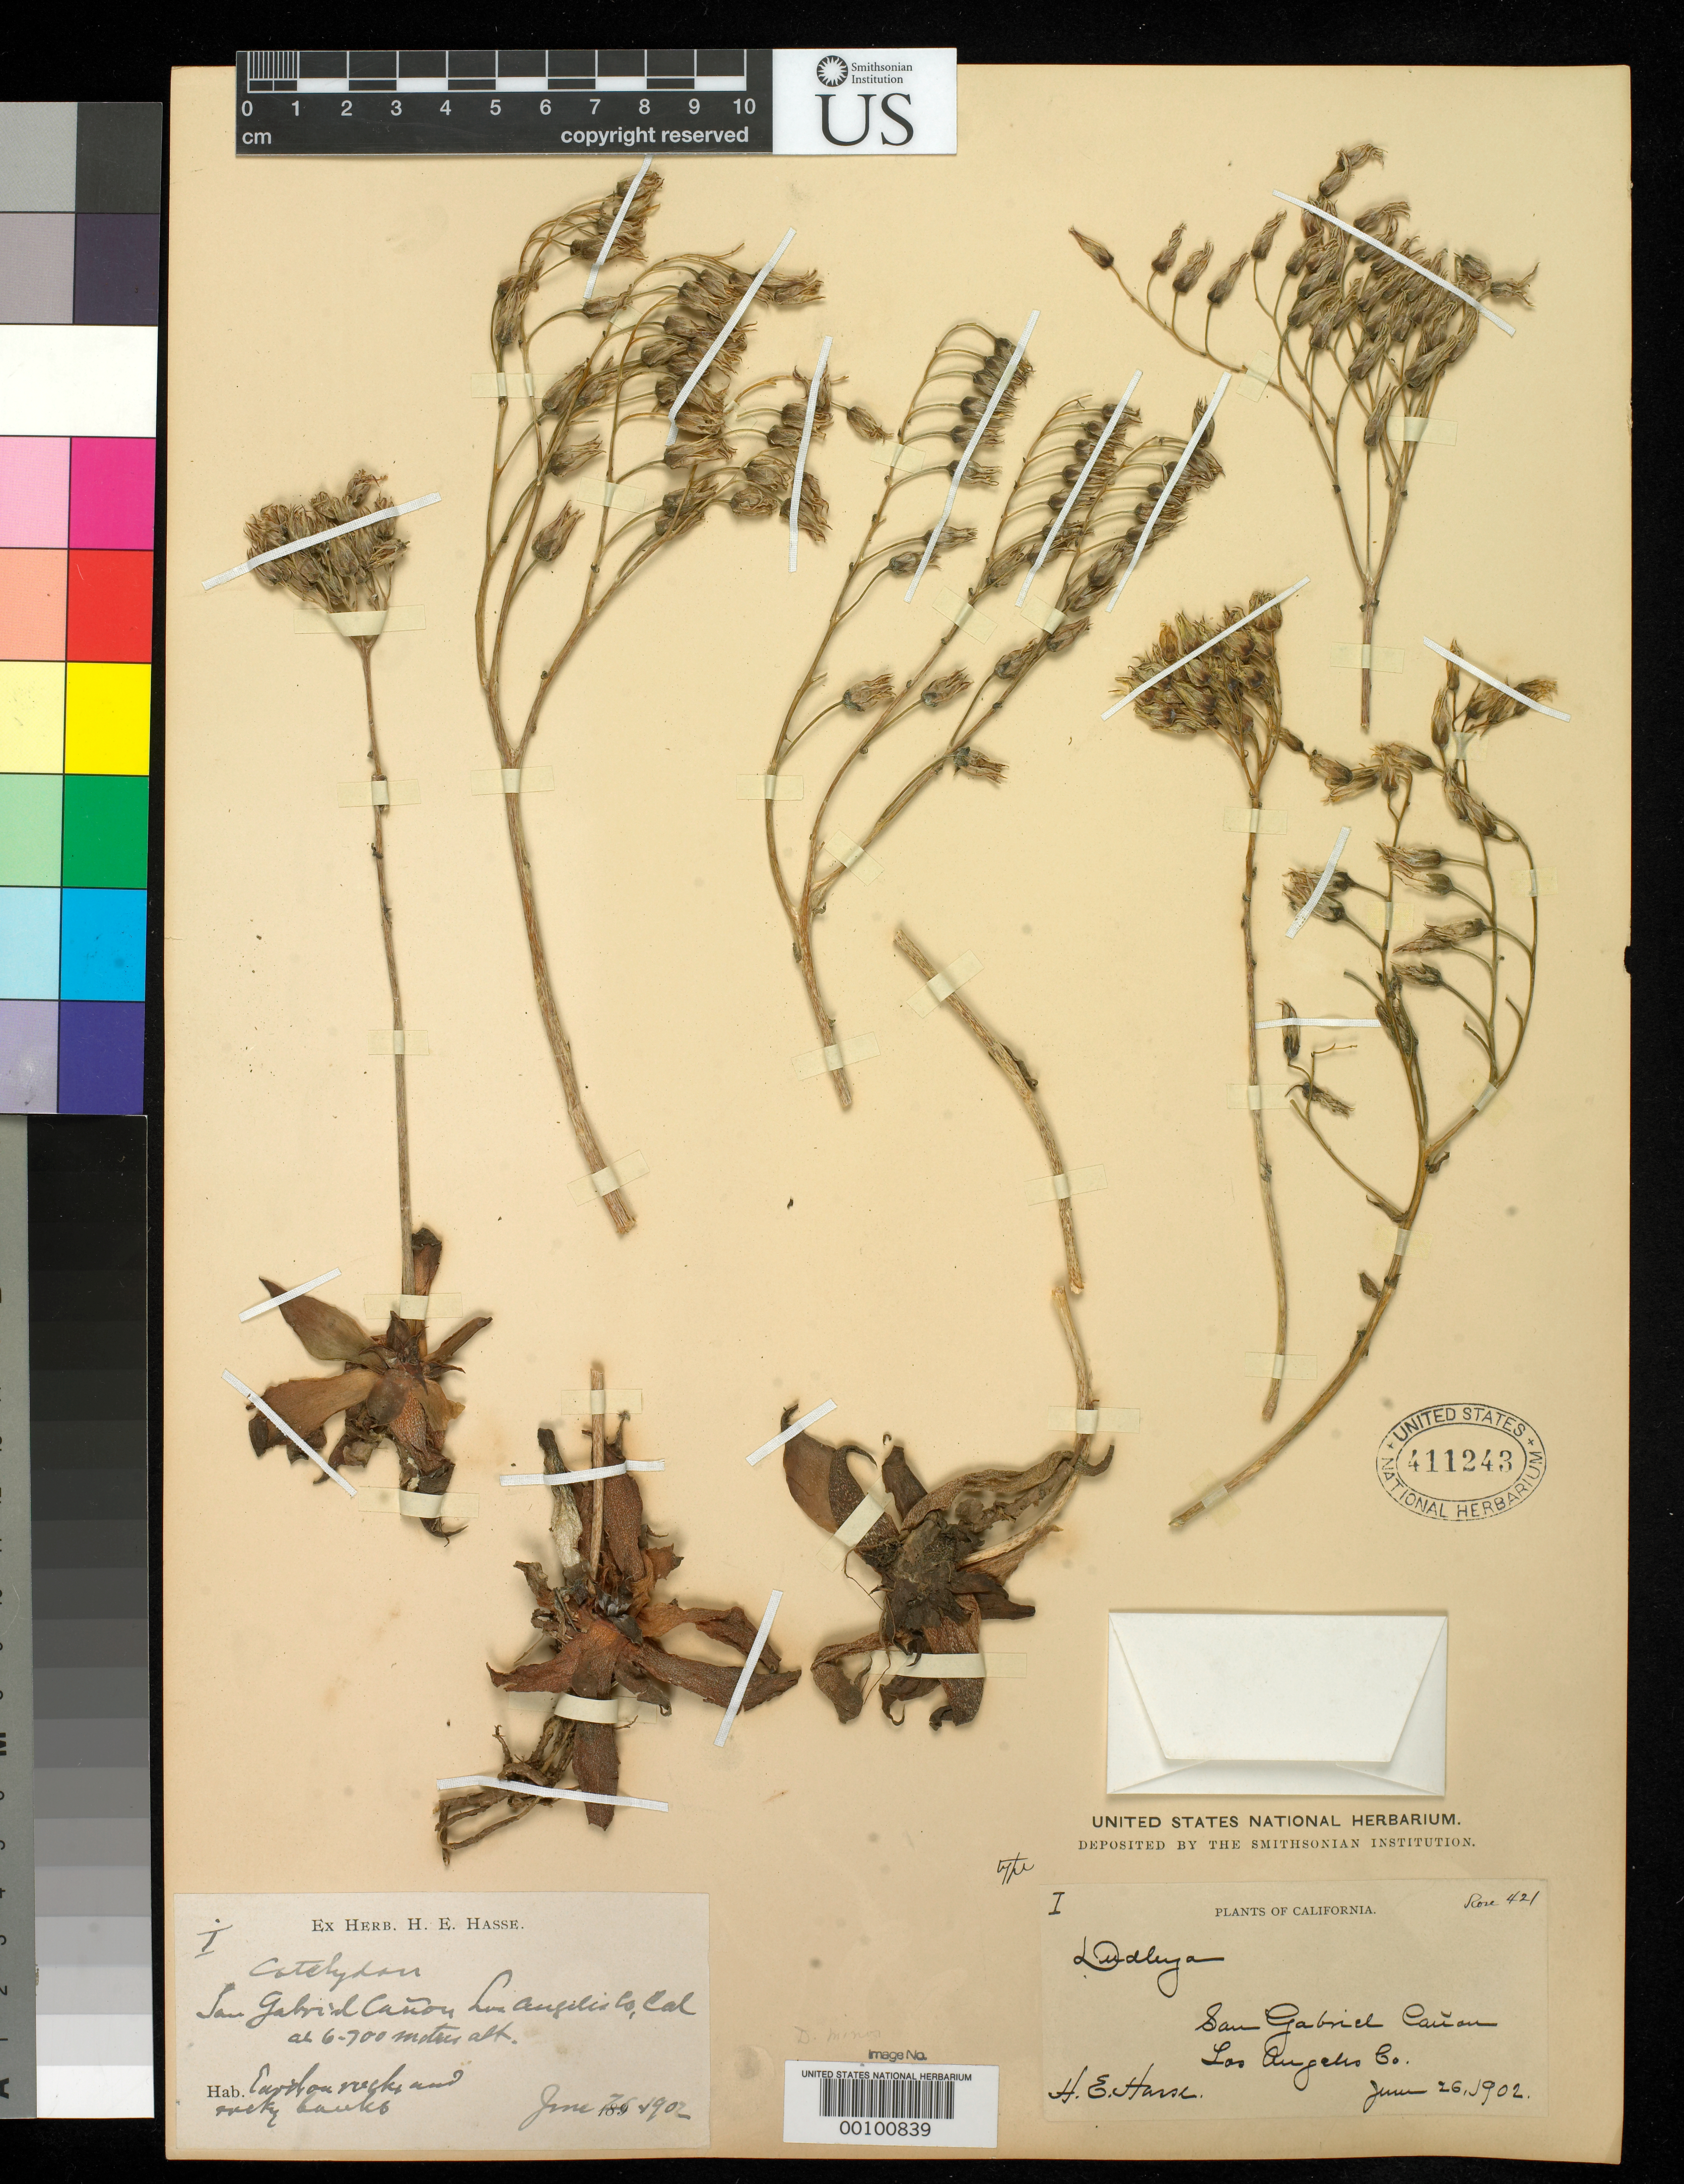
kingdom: Plantae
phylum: Tracheophyta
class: Magnoliopsida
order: Saxifragales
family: Crassulaceae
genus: Dudleya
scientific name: Dudleya minor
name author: Rose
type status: Holotype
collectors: H. E. Hasse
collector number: Rose 421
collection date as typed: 26 Jun 1902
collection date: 1902-06-26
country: United States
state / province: California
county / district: Los Angeles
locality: San Gabriel Canyon.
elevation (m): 600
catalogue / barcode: US 411243